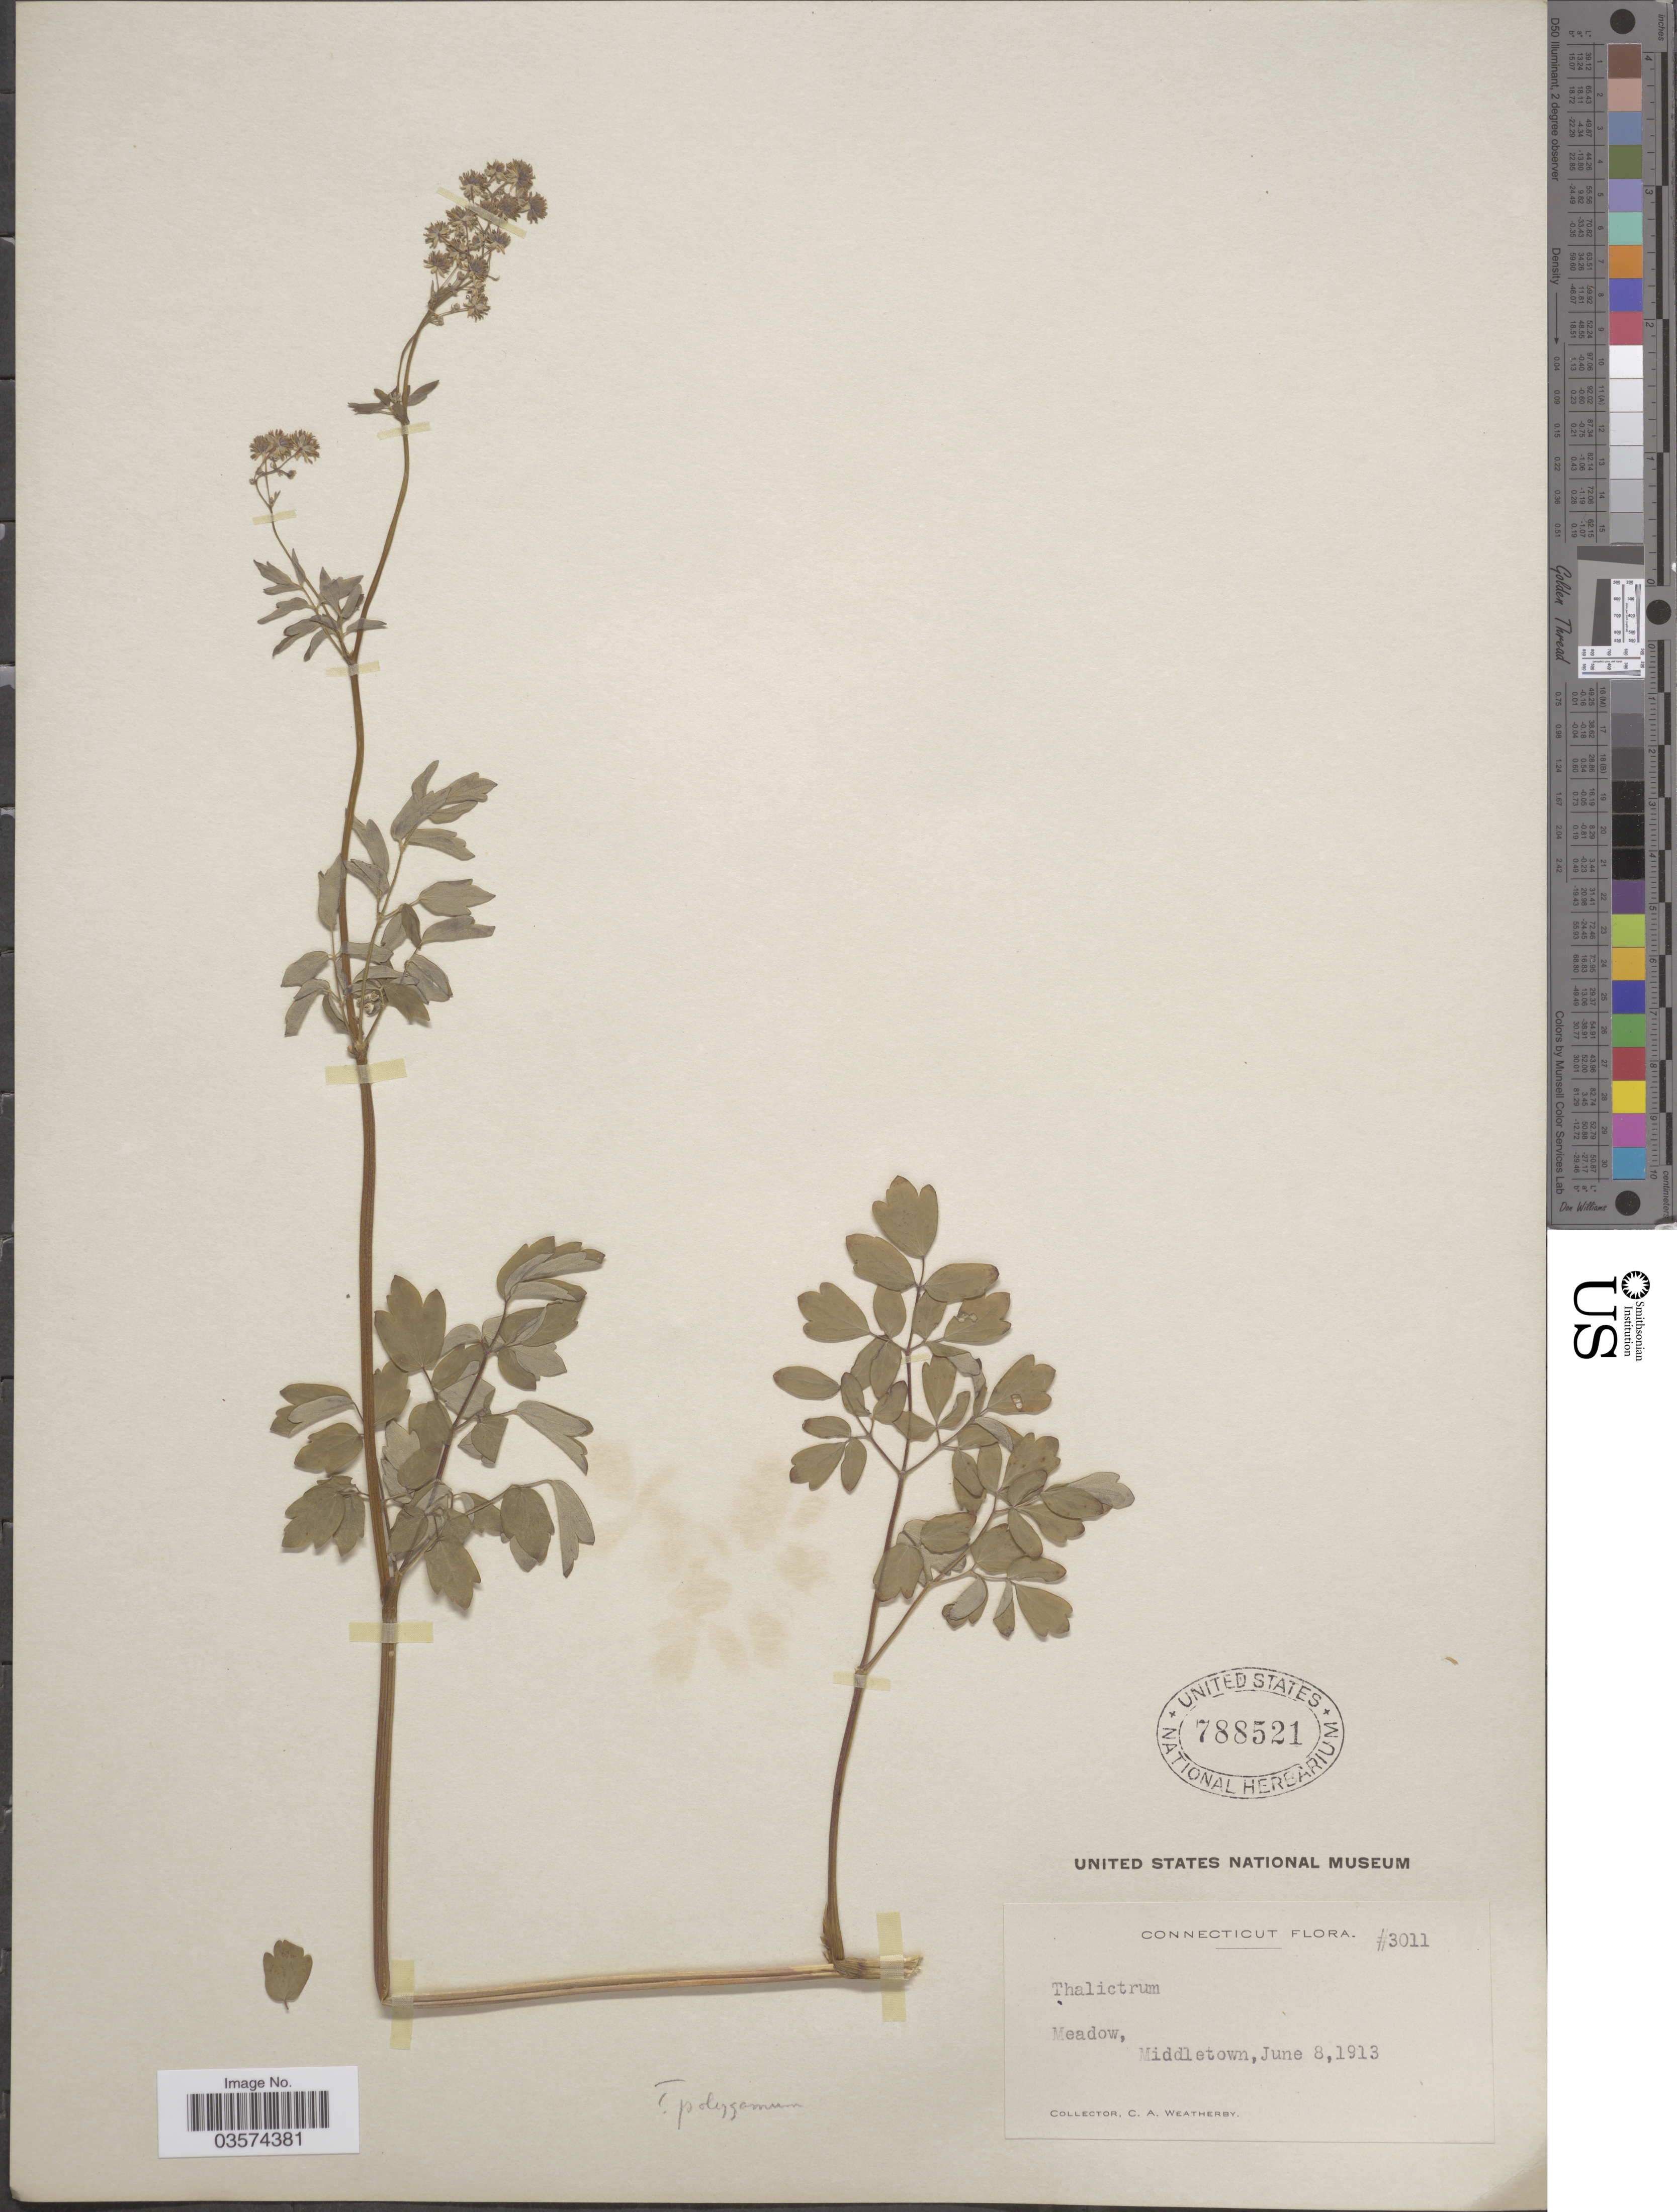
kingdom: Plantae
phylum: Tracheophyta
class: Magnoliopsida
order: Ranunculales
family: Ranunculaceae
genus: Thalictrum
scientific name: Thalictrum pubescens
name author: Pursh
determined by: Park, Marilyn Marqueen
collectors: C. A. Weatherby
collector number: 3011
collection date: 1913-06-08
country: United States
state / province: Connecticut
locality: Meadow, Middletown.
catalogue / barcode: US 788521